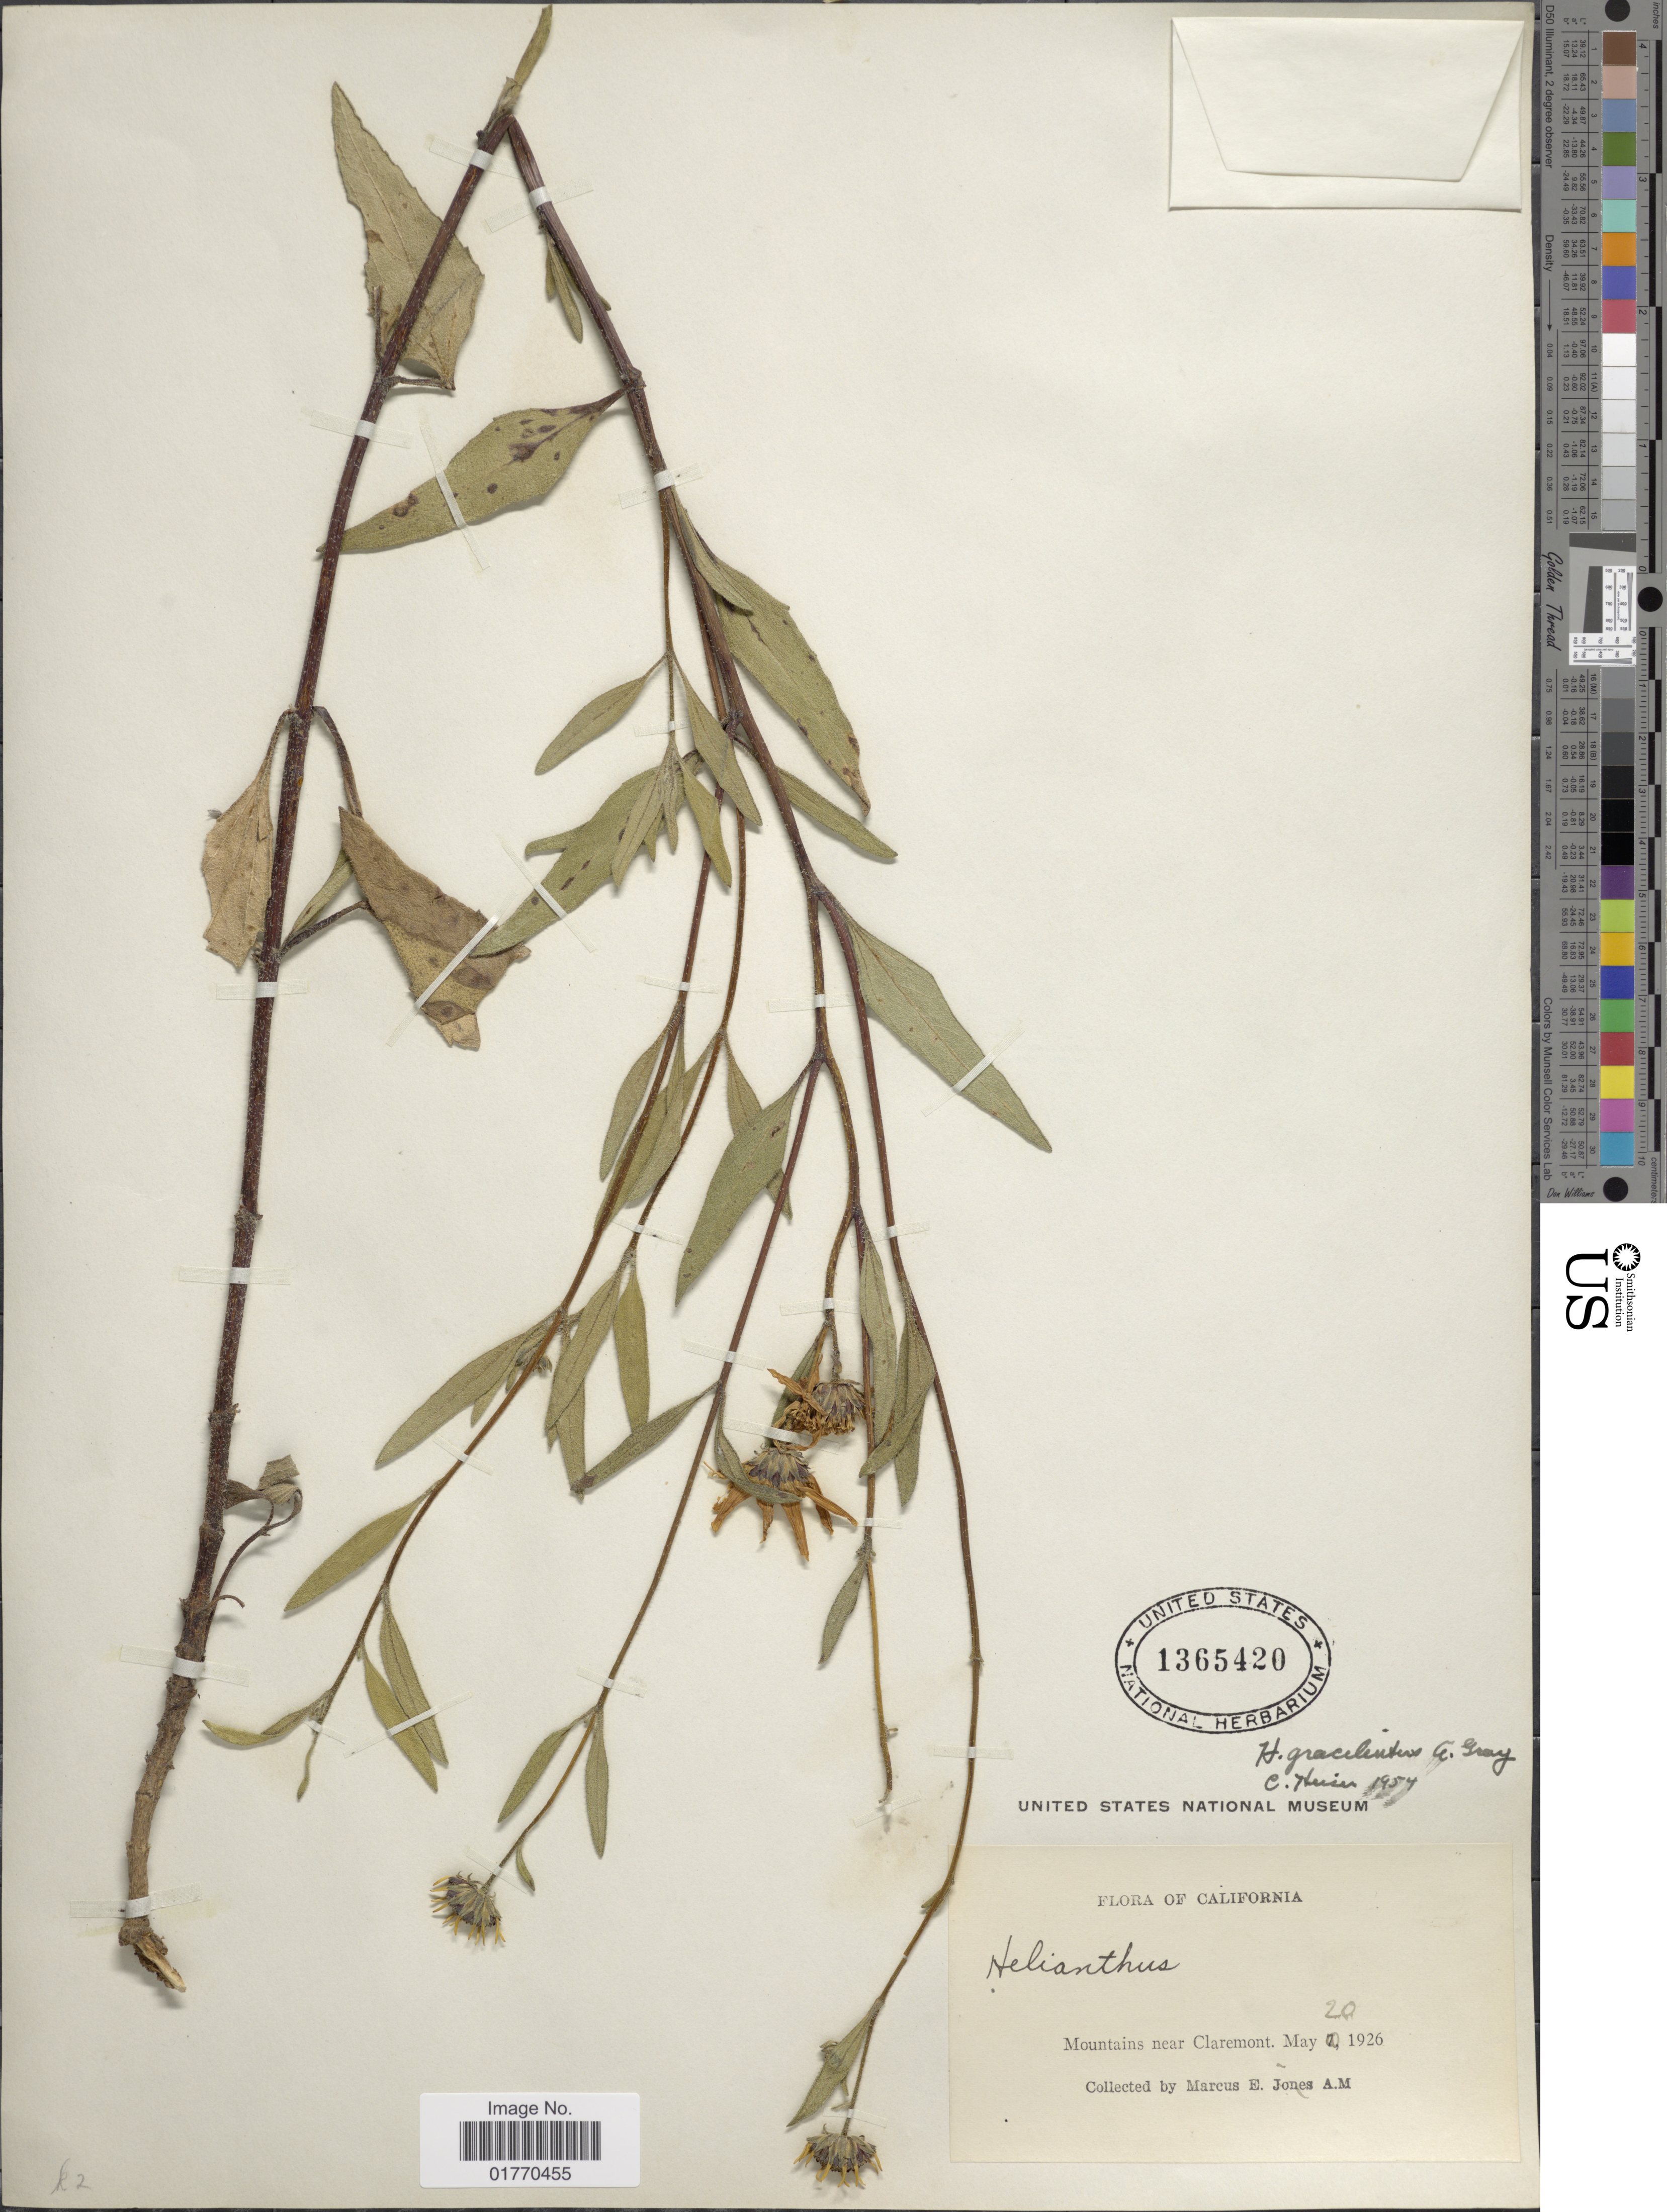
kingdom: Plantae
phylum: Tracheophyta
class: Magnoliopsida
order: Asterales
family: Asteraceae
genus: Helianthus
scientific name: Helianthus gracilentus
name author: A. Gray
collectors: M. E. Jones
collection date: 1926-05-20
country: United States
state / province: California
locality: Mountains near Claremont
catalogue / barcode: US 1365420